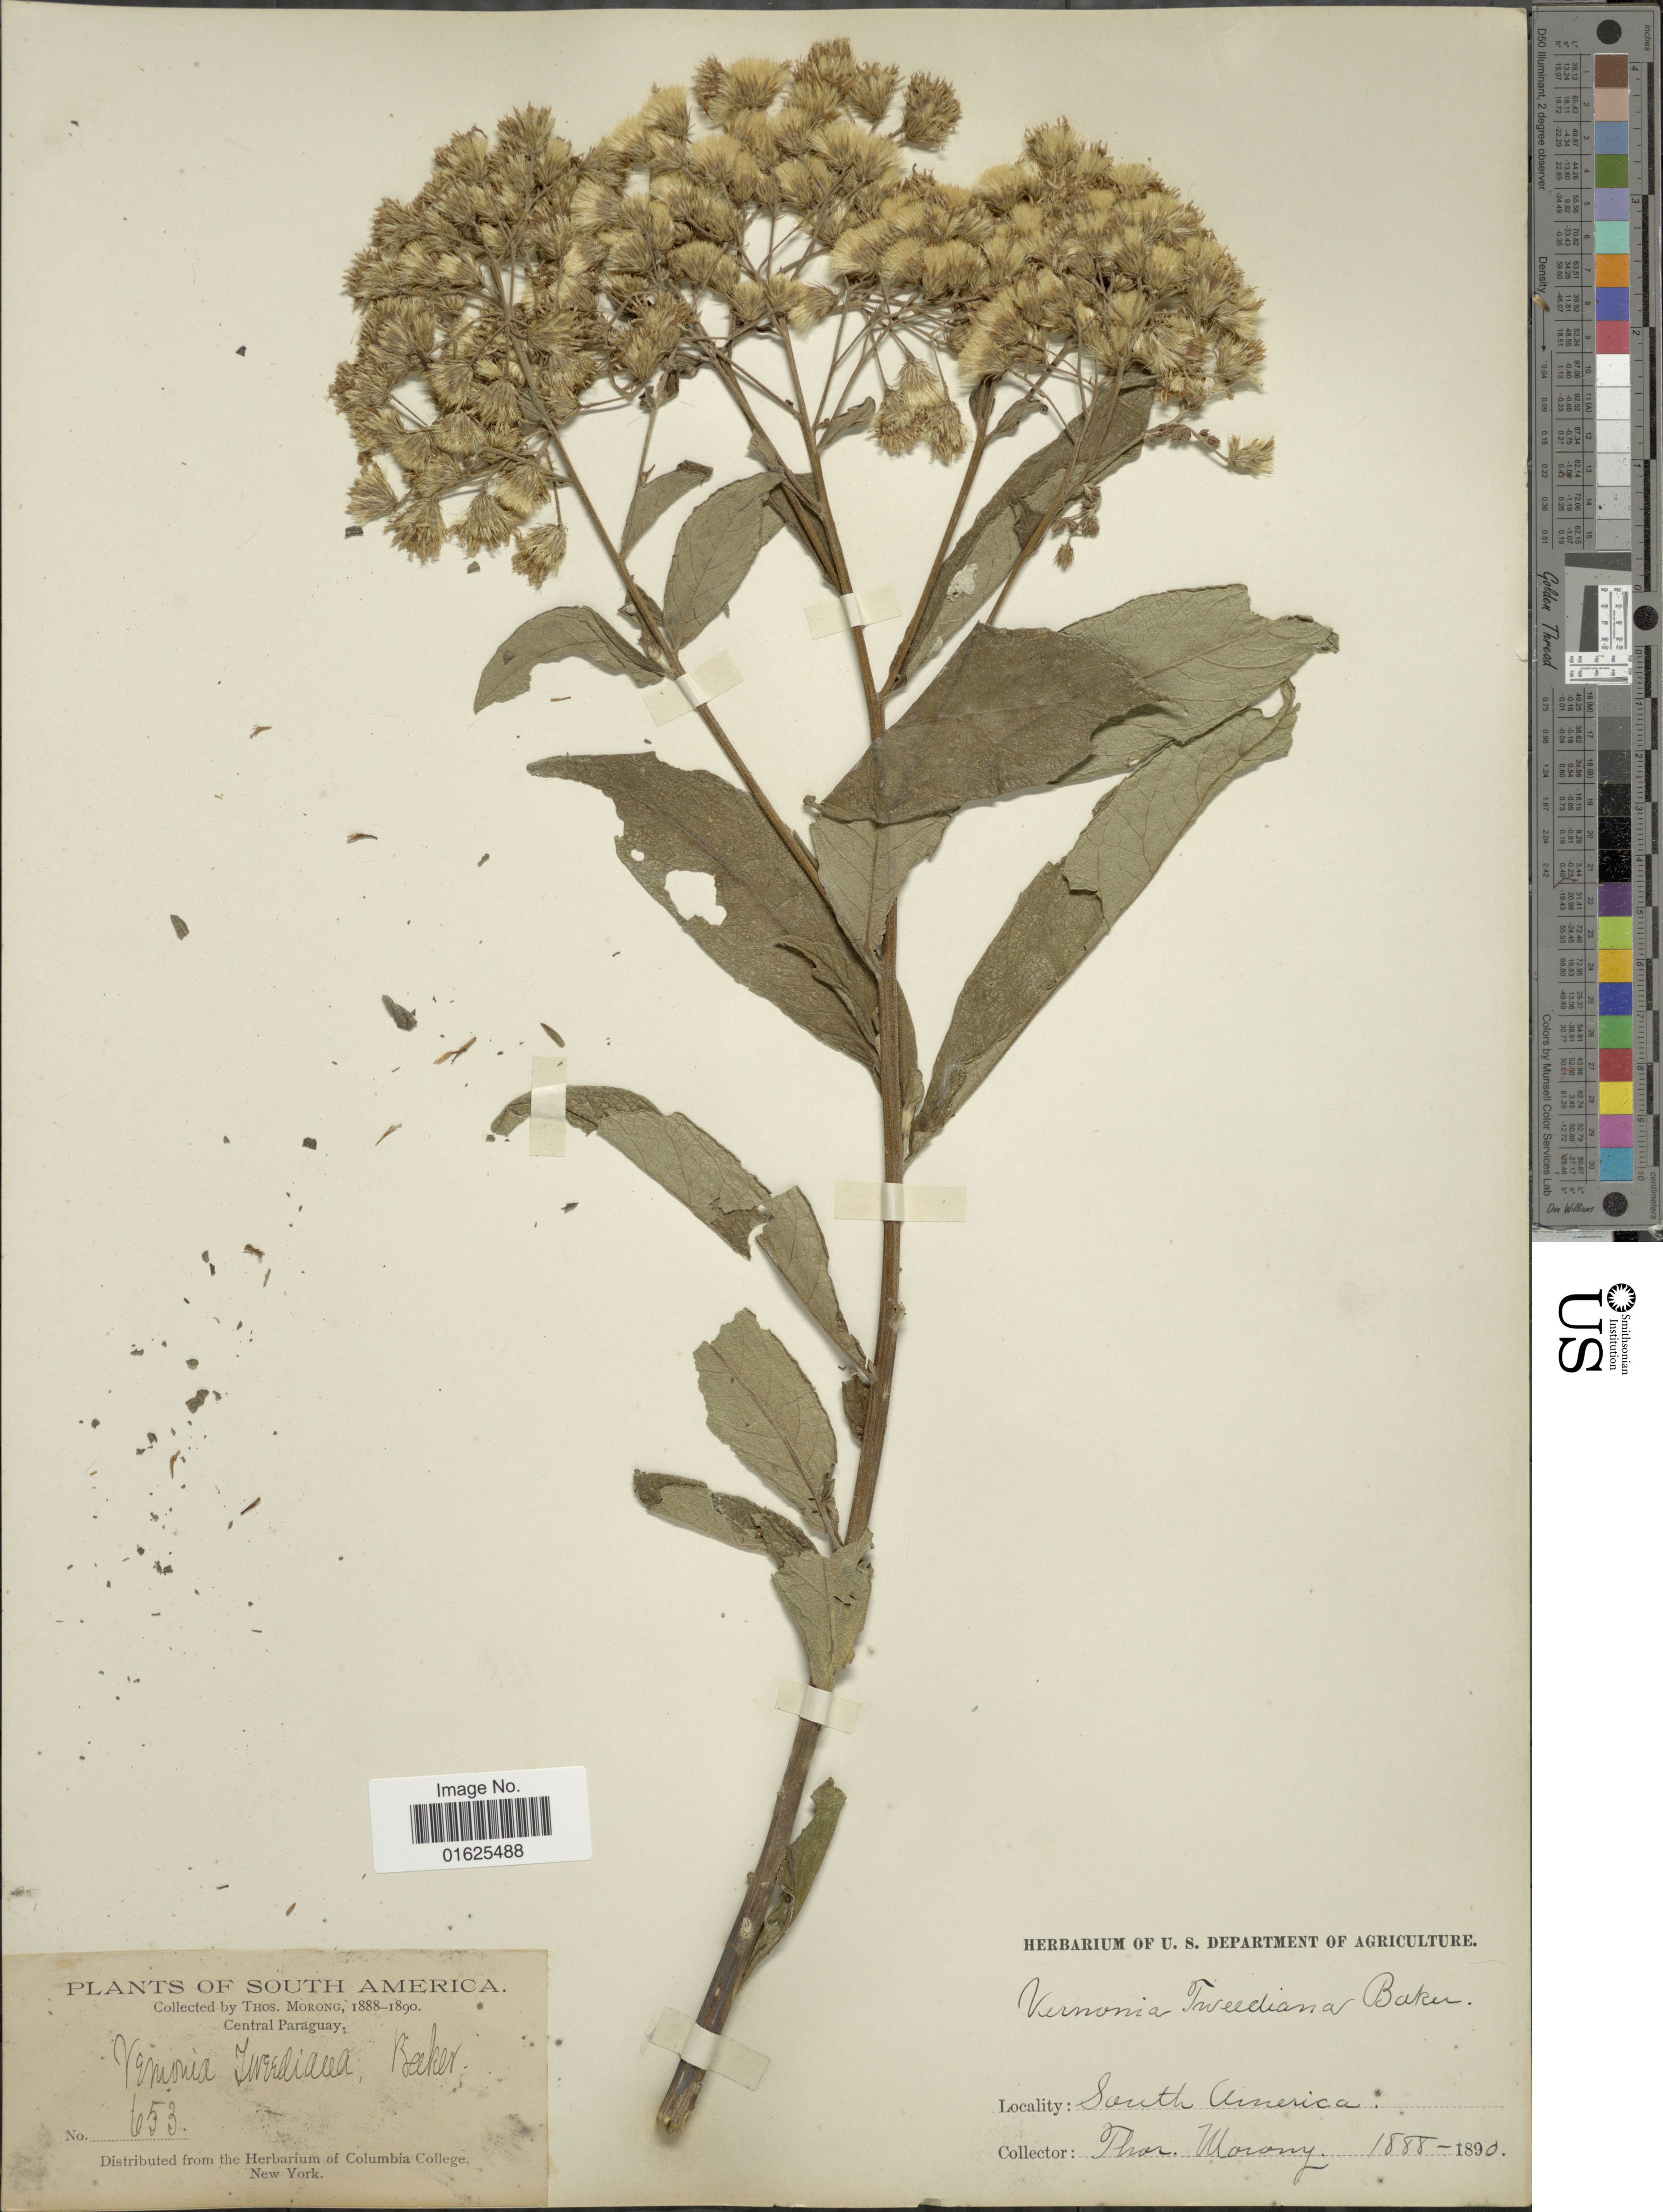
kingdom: Plantae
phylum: Tracheophyta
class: Magnoliopsida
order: Asterales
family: Asteraceae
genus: Vernonanthura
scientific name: Vernonanthura tweedieana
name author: (Baker) H. Rob.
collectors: ex herb. T. Morong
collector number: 653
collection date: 1888/1890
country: Paraguay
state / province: Central